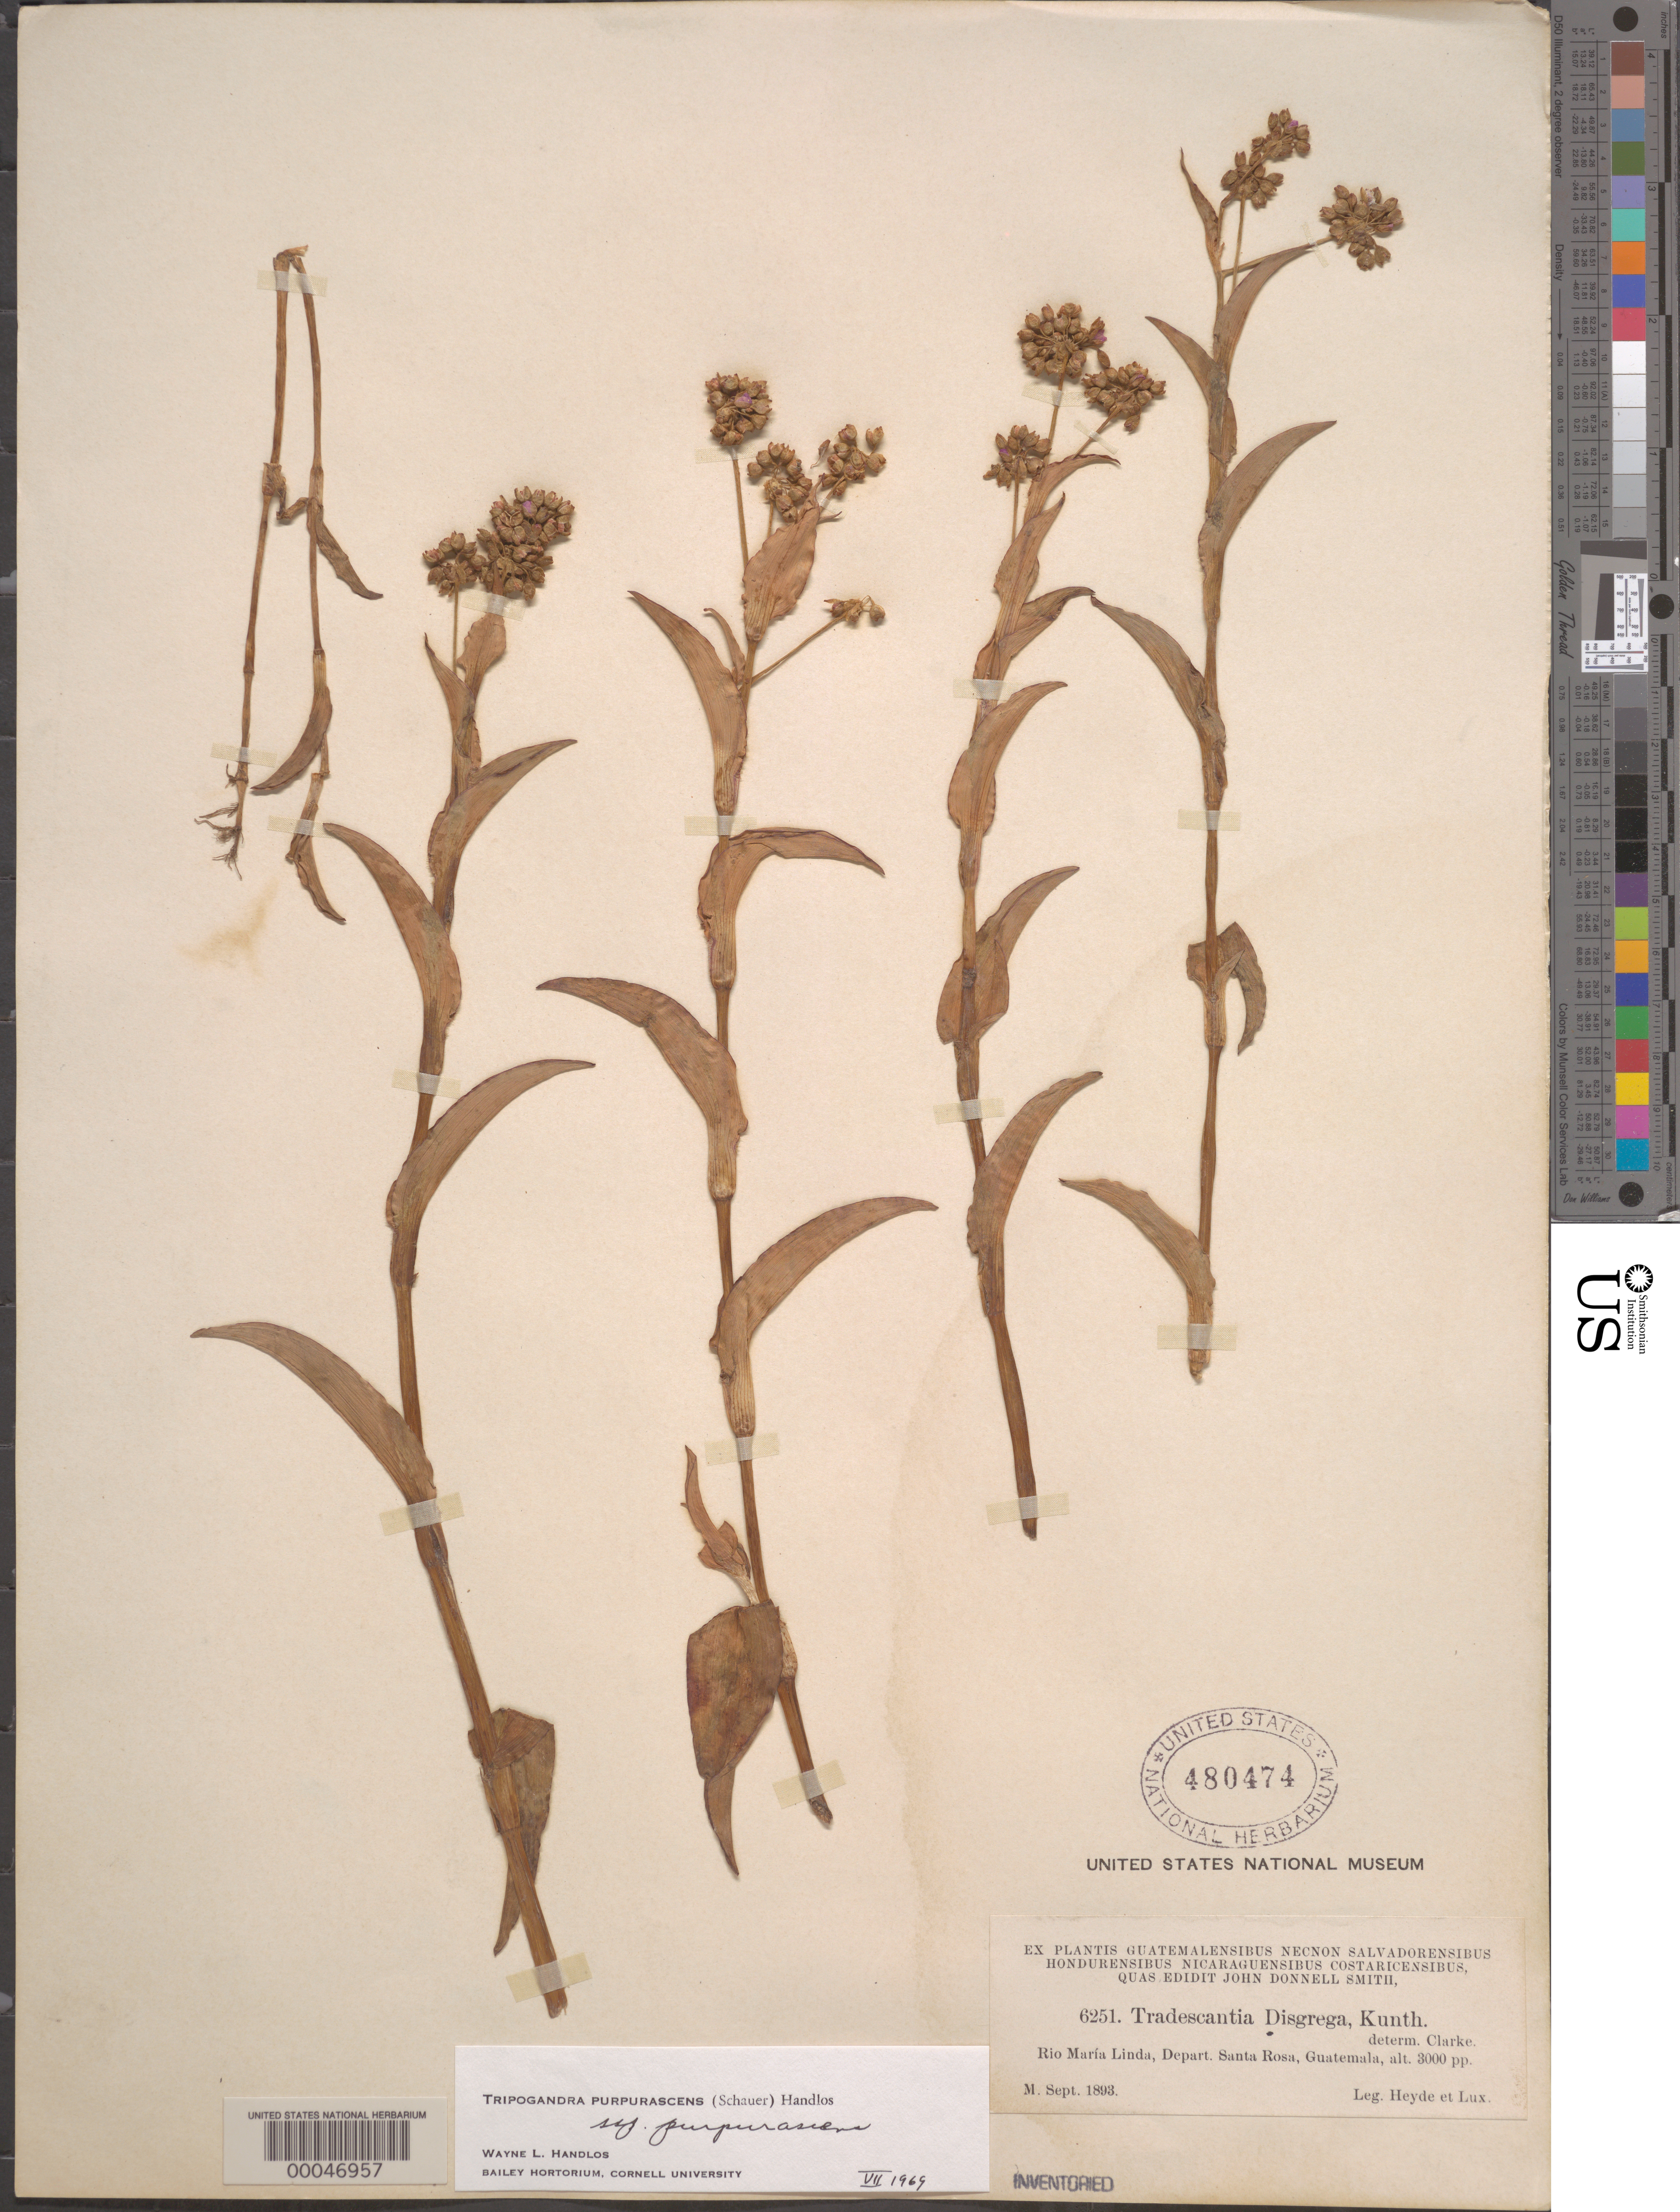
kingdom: Plantae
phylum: Tracheophyta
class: Liliopsida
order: Commelinales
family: Commelinaceae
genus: Tripogandra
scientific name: Tripogandra purpurascens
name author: (S. Schauer) Handlos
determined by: Handlos, W. L.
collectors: E. T. Heyde & E. Lux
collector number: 6251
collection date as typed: Sep 1893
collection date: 1893-09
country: Guatemala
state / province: Santa Rosa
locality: Rio Maria Linda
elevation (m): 3000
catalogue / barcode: US 480474